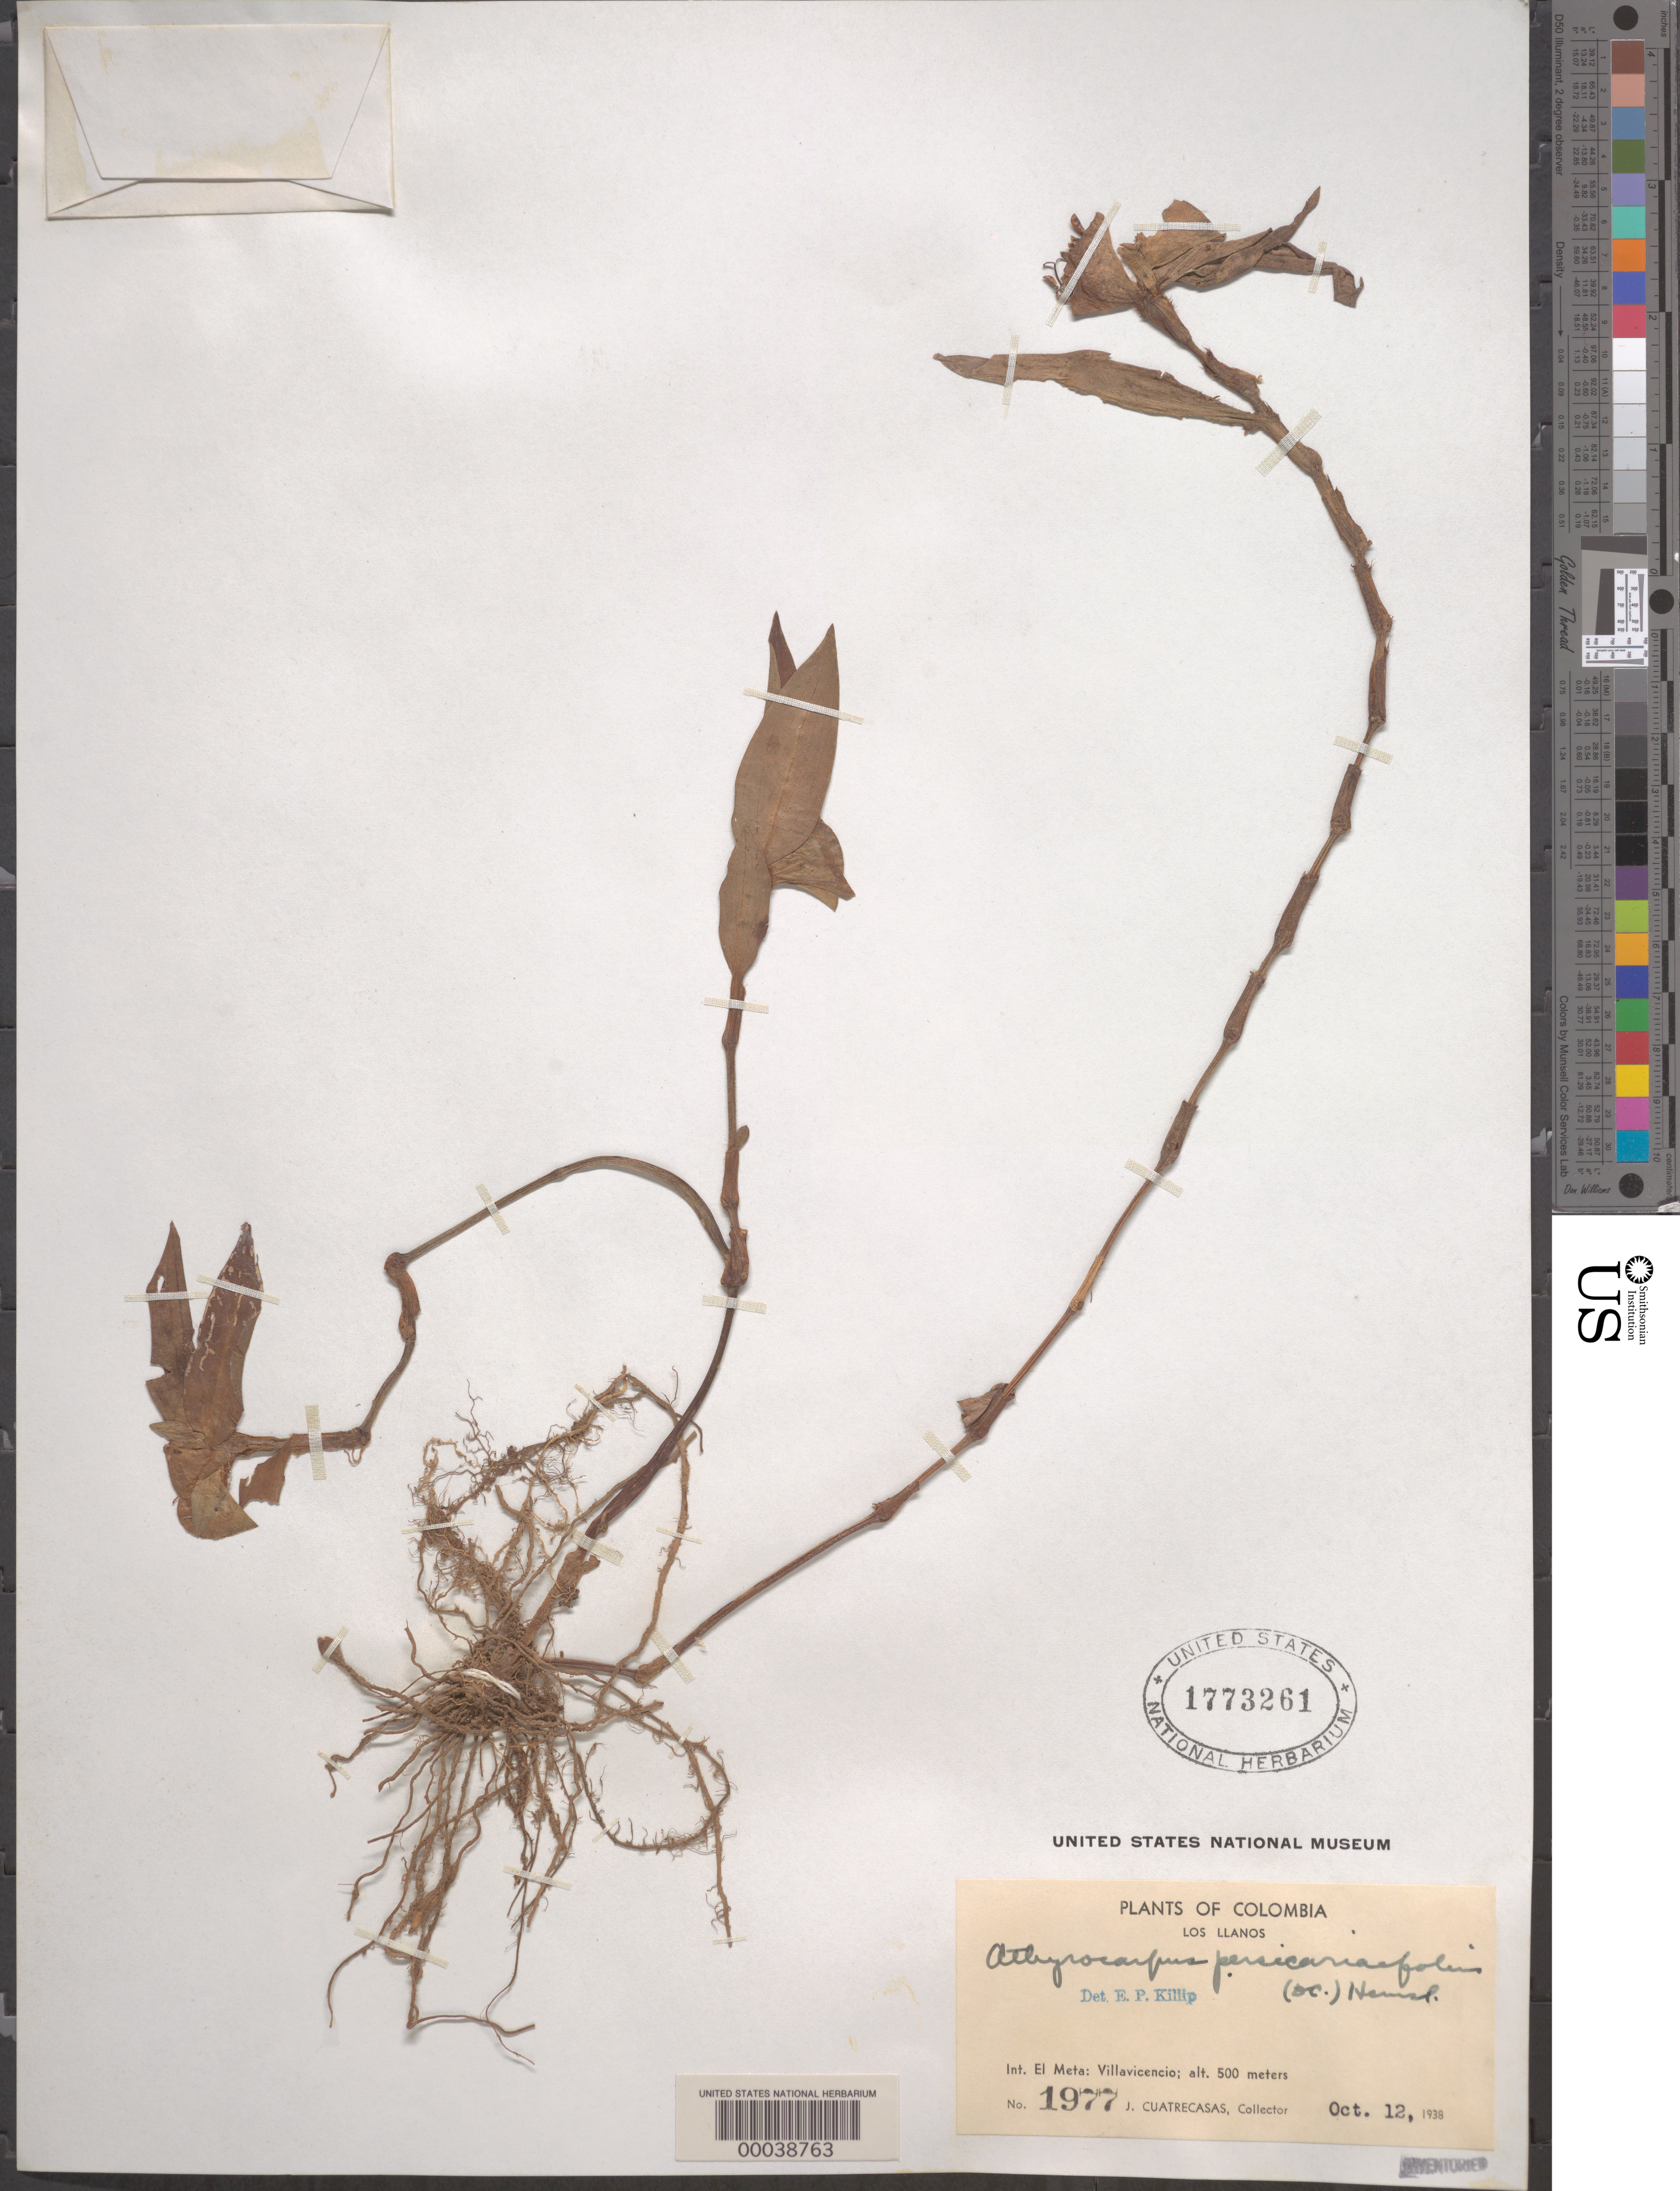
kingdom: Plantae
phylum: Tracheophyta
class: Liliopsida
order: Commelinales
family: Commelinaceae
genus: Commelina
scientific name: Commelina obliqua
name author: Vahl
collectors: J. Cuatrecasas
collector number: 1977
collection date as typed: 12 Oct 1938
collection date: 1938-10-12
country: Colombia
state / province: Meta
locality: Villa Vicencia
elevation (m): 500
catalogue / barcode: US 1773261